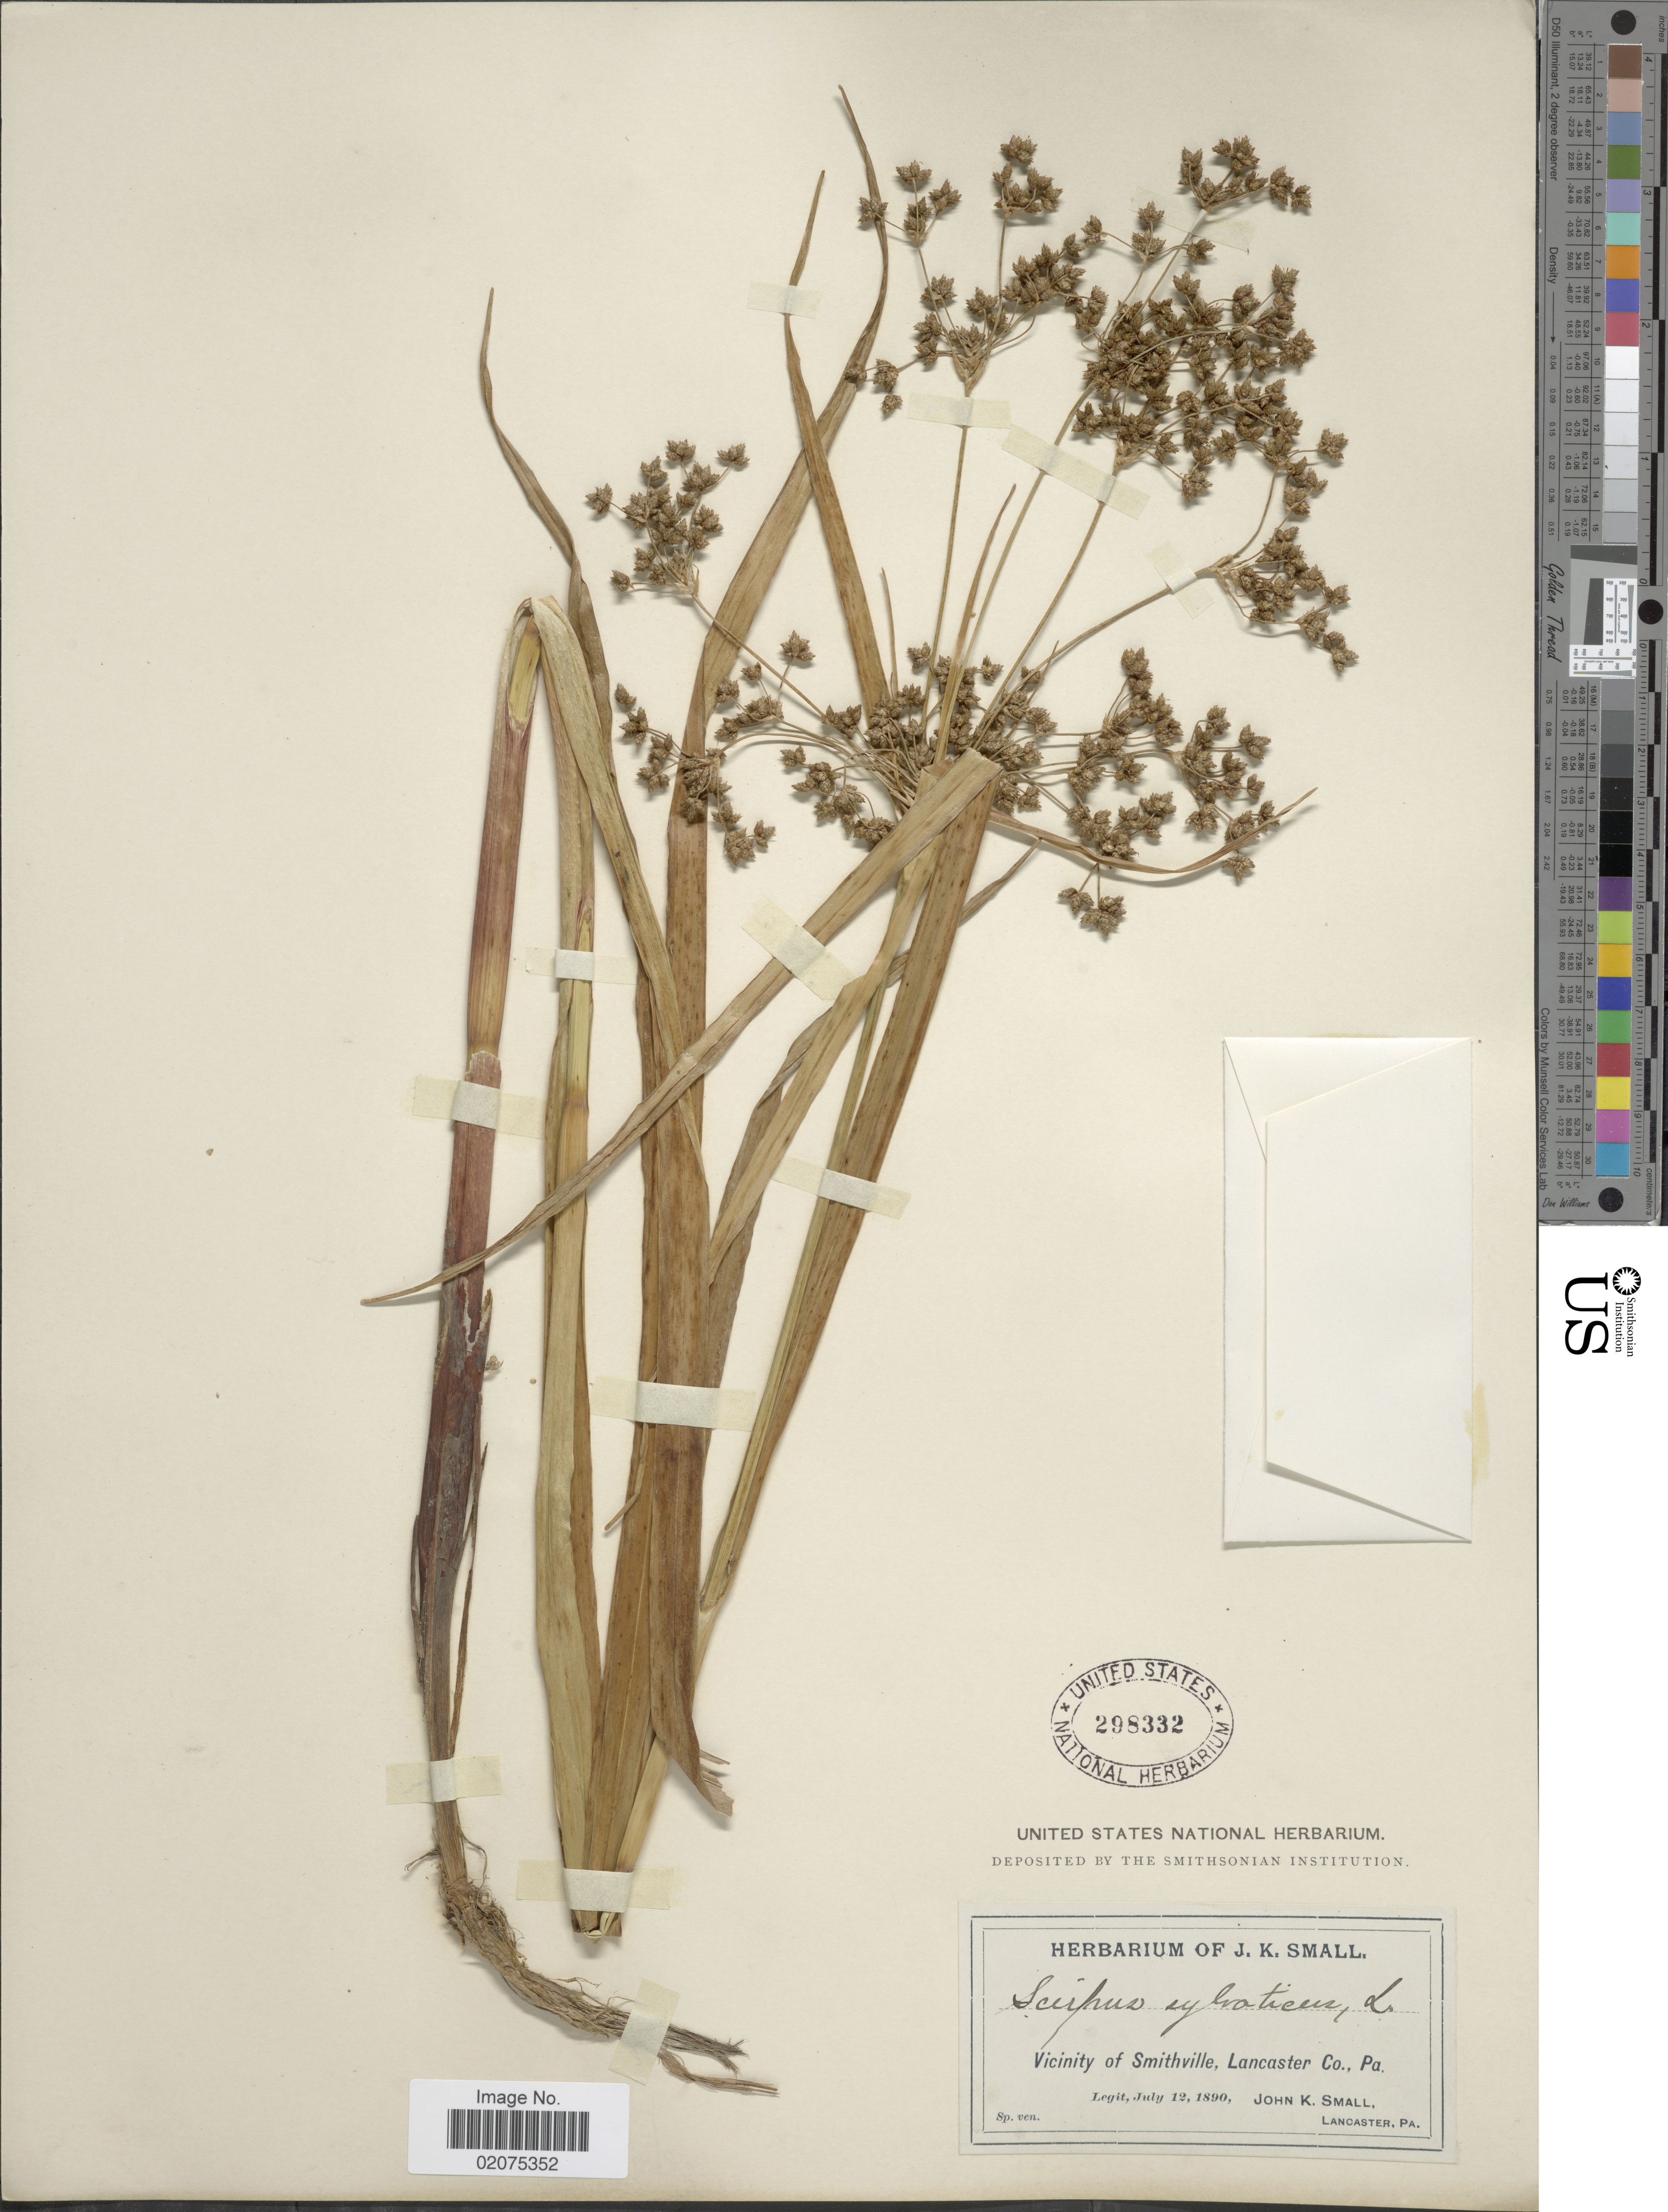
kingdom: Plantae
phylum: Tracheophyta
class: Liliopsida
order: Poales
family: Cyperaceae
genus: Scirpus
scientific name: Scirpus expansus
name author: Fernald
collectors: J. K. Small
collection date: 1890-07-12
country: United States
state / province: Pennsylvania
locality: Vicinity of Smithville, Lancaster Co., Pa.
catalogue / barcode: US 298332